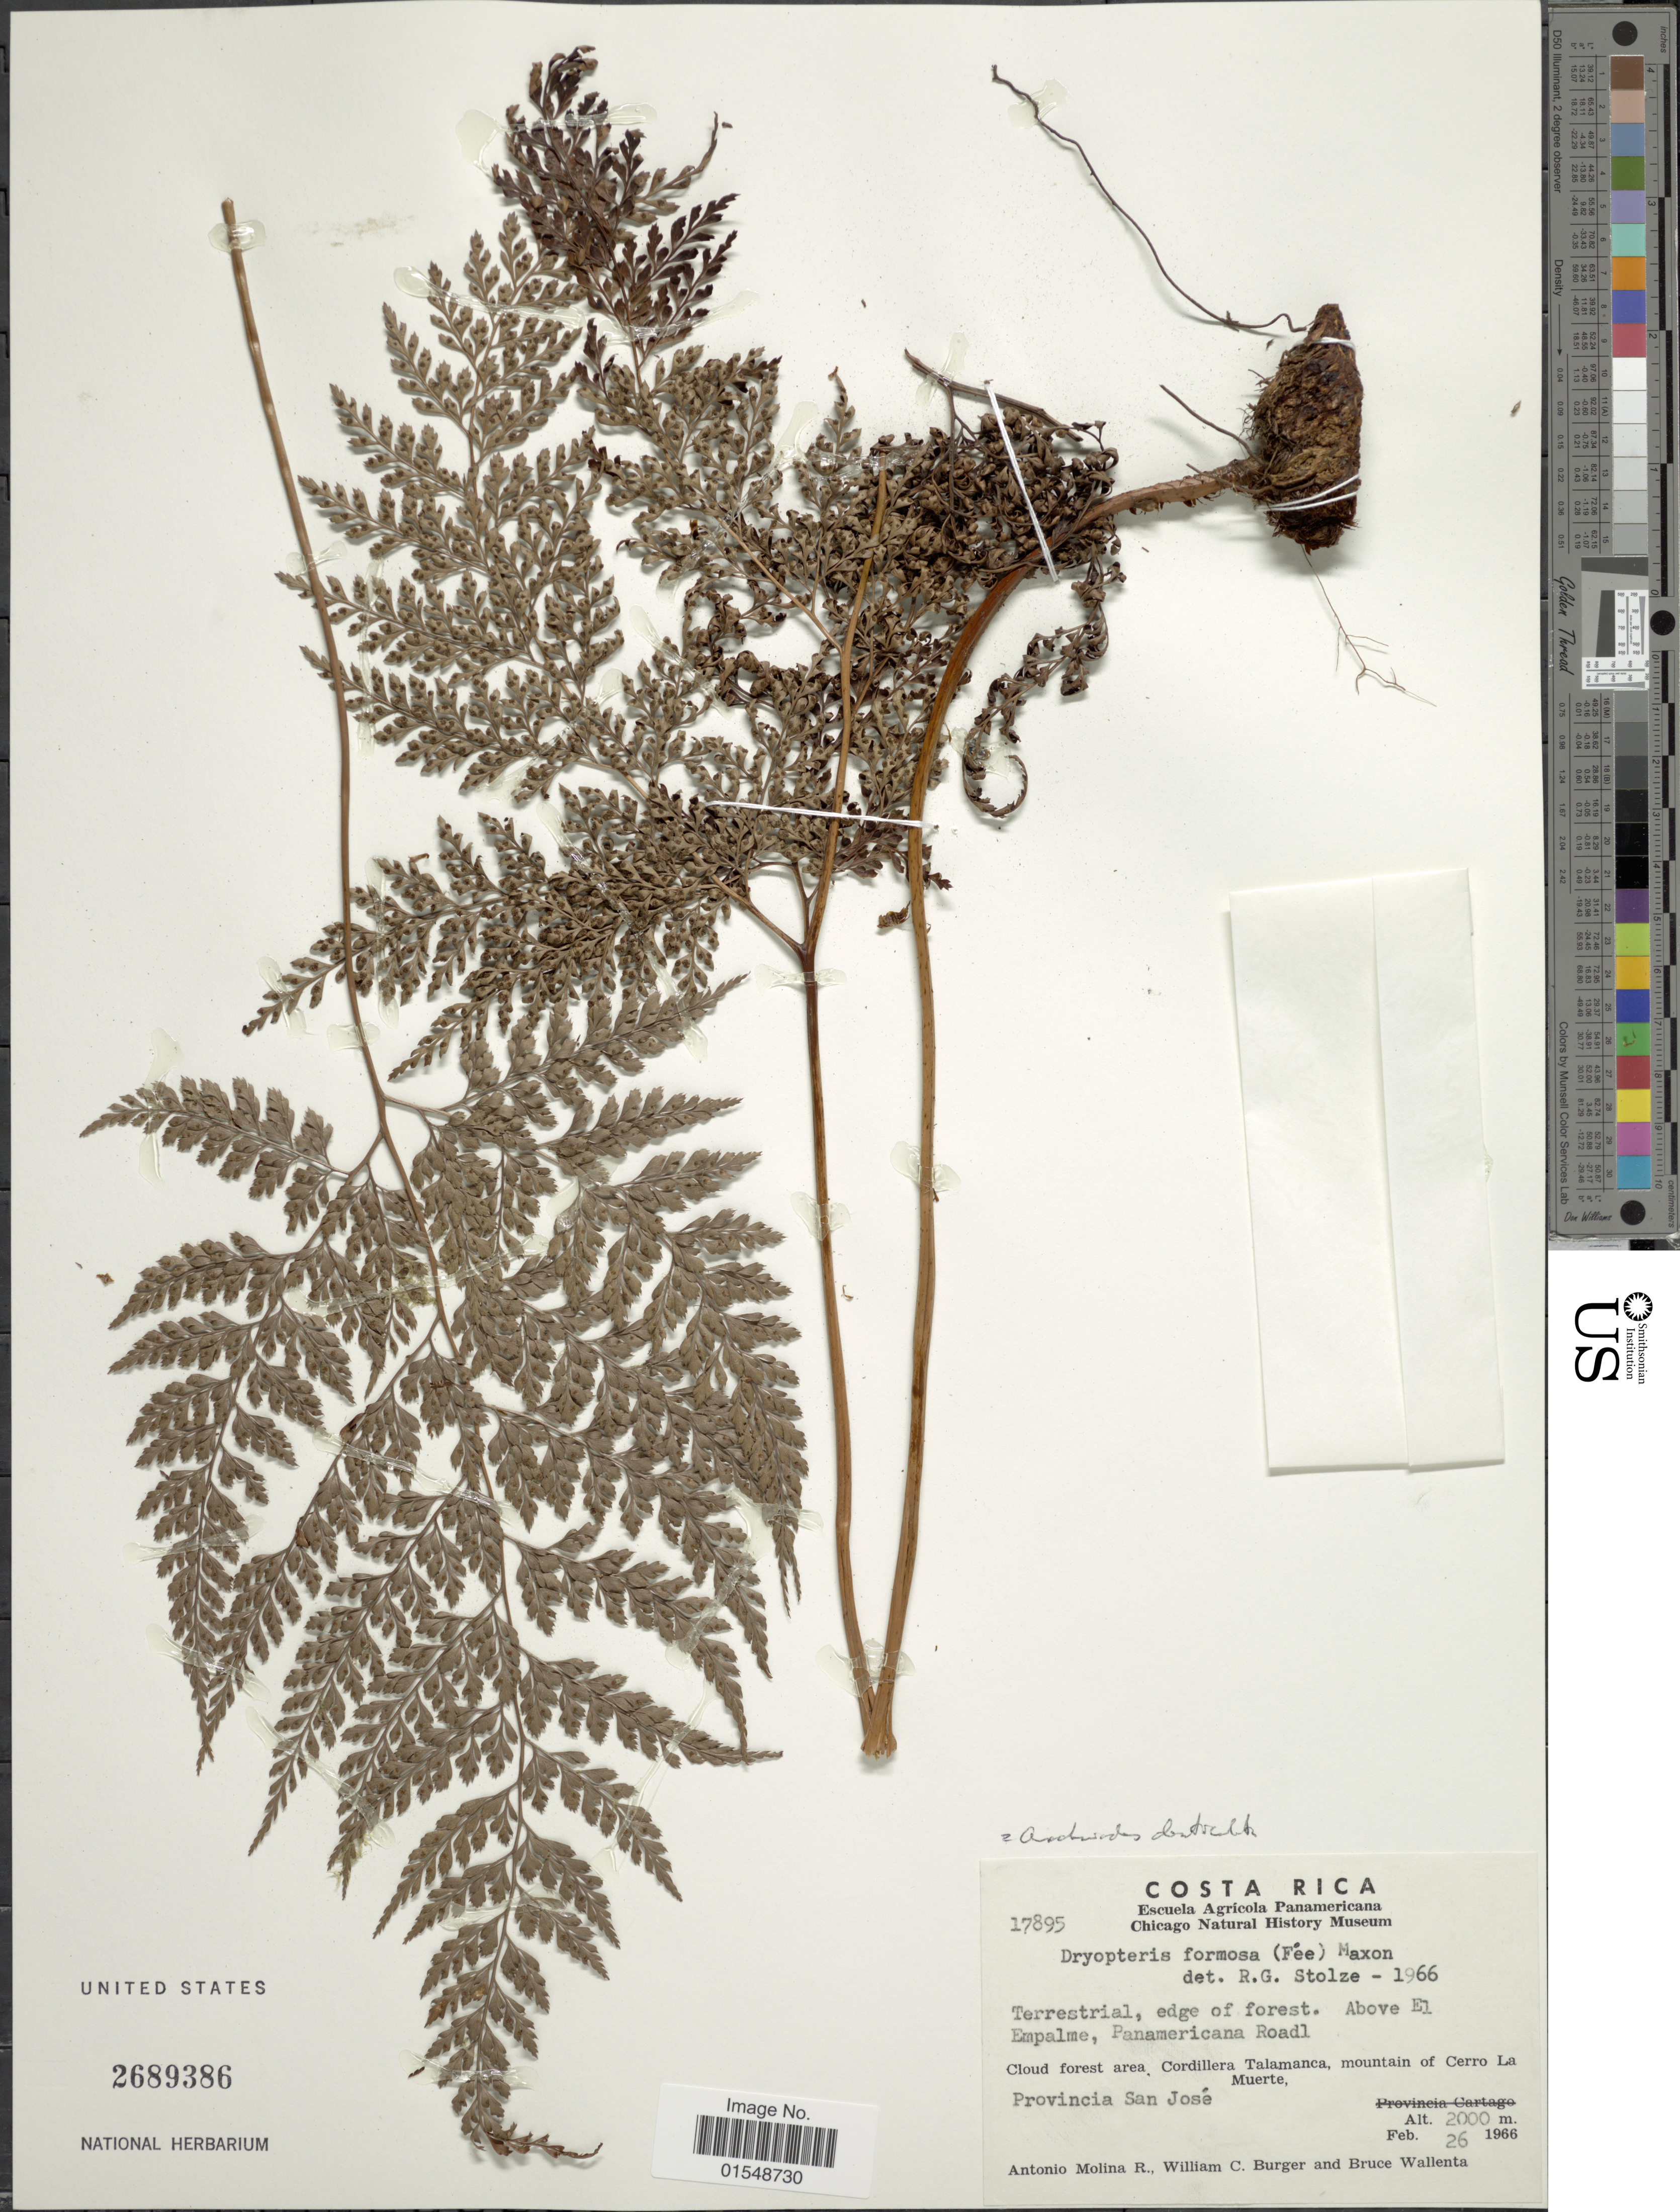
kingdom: Plantae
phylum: Tracheophyta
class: Polypodiopsida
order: Polypodiales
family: Dryopteridaceae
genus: Arachniodes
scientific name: Arachniodes denticulata var. jucunda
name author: (Fée) Lellinger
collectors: A. R. Molina, W. Burger & B. Wallenta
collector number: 17895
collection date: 1966-02-26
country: Costa Rica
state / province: San José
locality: Above el Empalme, Panamericna Road, cloud forest area Cordillera Talamanca, mountain of Cerro La Muerte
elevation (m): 2000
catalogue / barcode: US 2689386